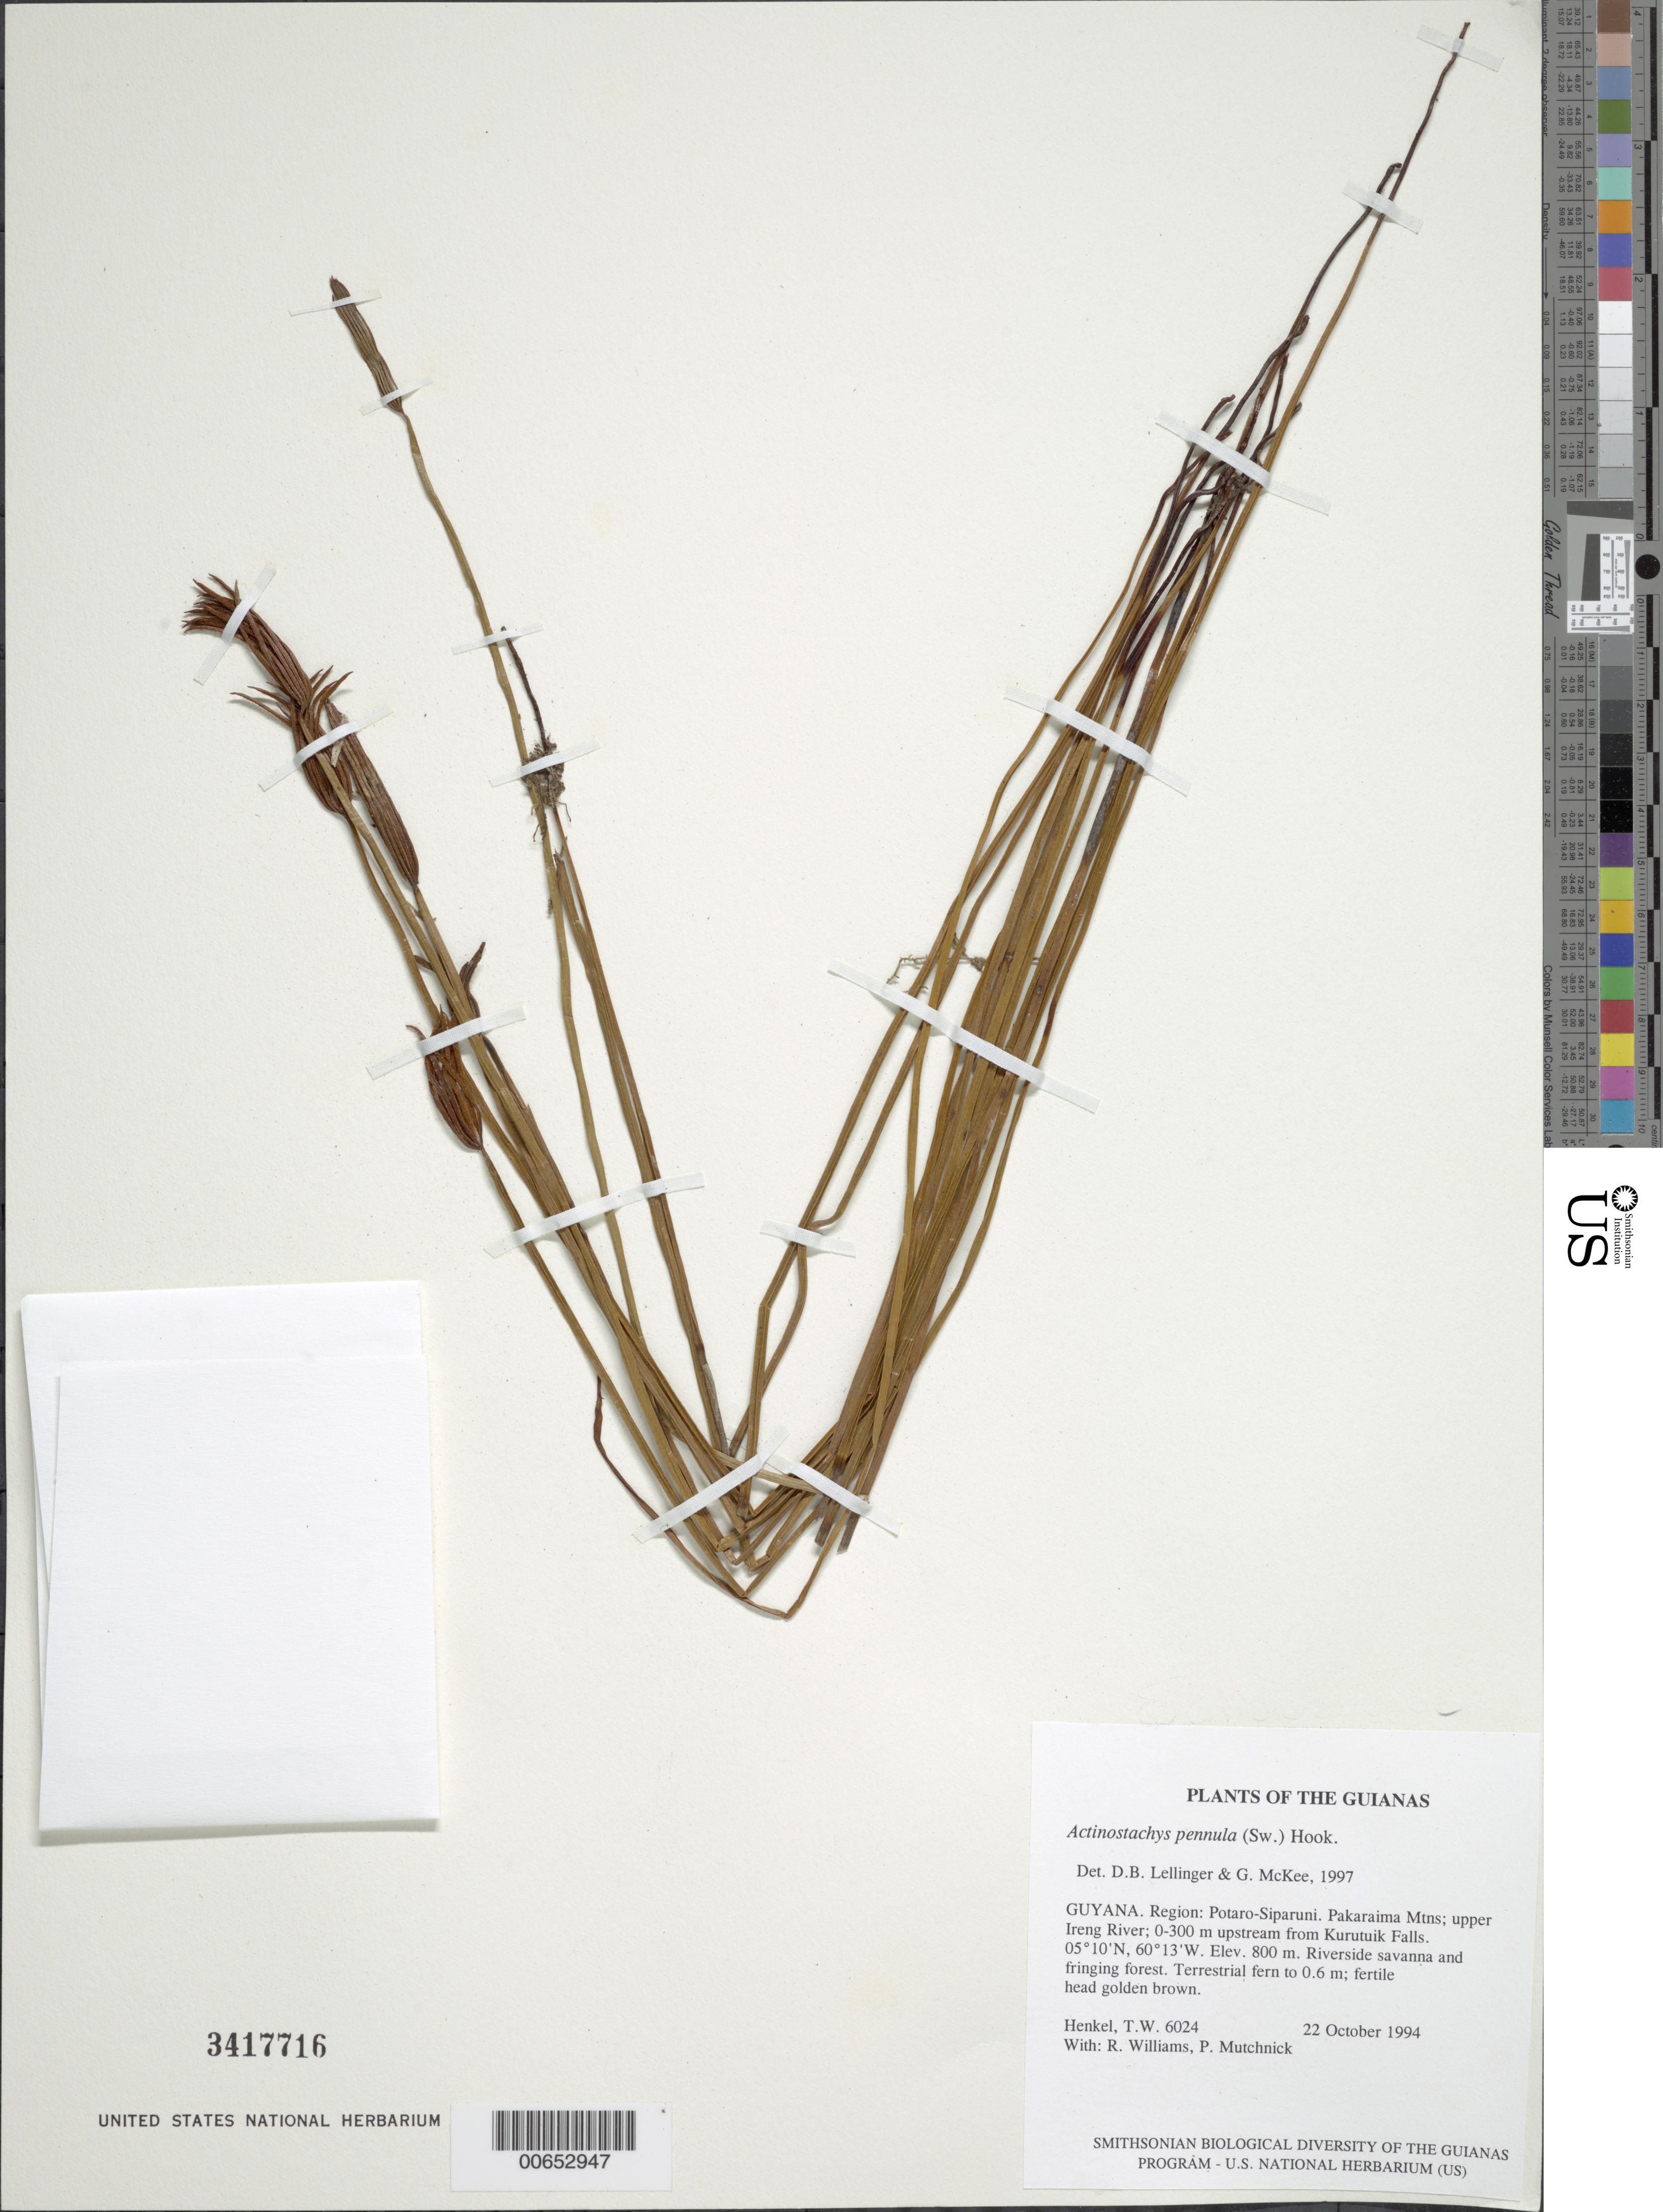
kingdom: Plantae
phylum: Tracheophyta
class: Polypodiopsida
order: Schizaeales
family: Schizaeaceae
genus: Actinostachys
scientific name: Actinostachys pennula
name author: (Sw.) Hook.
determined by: Lellinger, D. B.; McKee, G. S.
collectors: T. Henkel, R. Williams & P. Mutchnick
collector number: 6024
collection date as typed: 22 October 1994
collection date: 1994-10-22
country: Guyana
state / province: Potaro-Siparuni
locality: Pakaraima Mtns; upper Ireng River; 0-300 m upstream from Kurutuik Falls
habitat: Riverside savanna and fringing forest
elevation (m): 800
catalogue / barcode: US 3417716